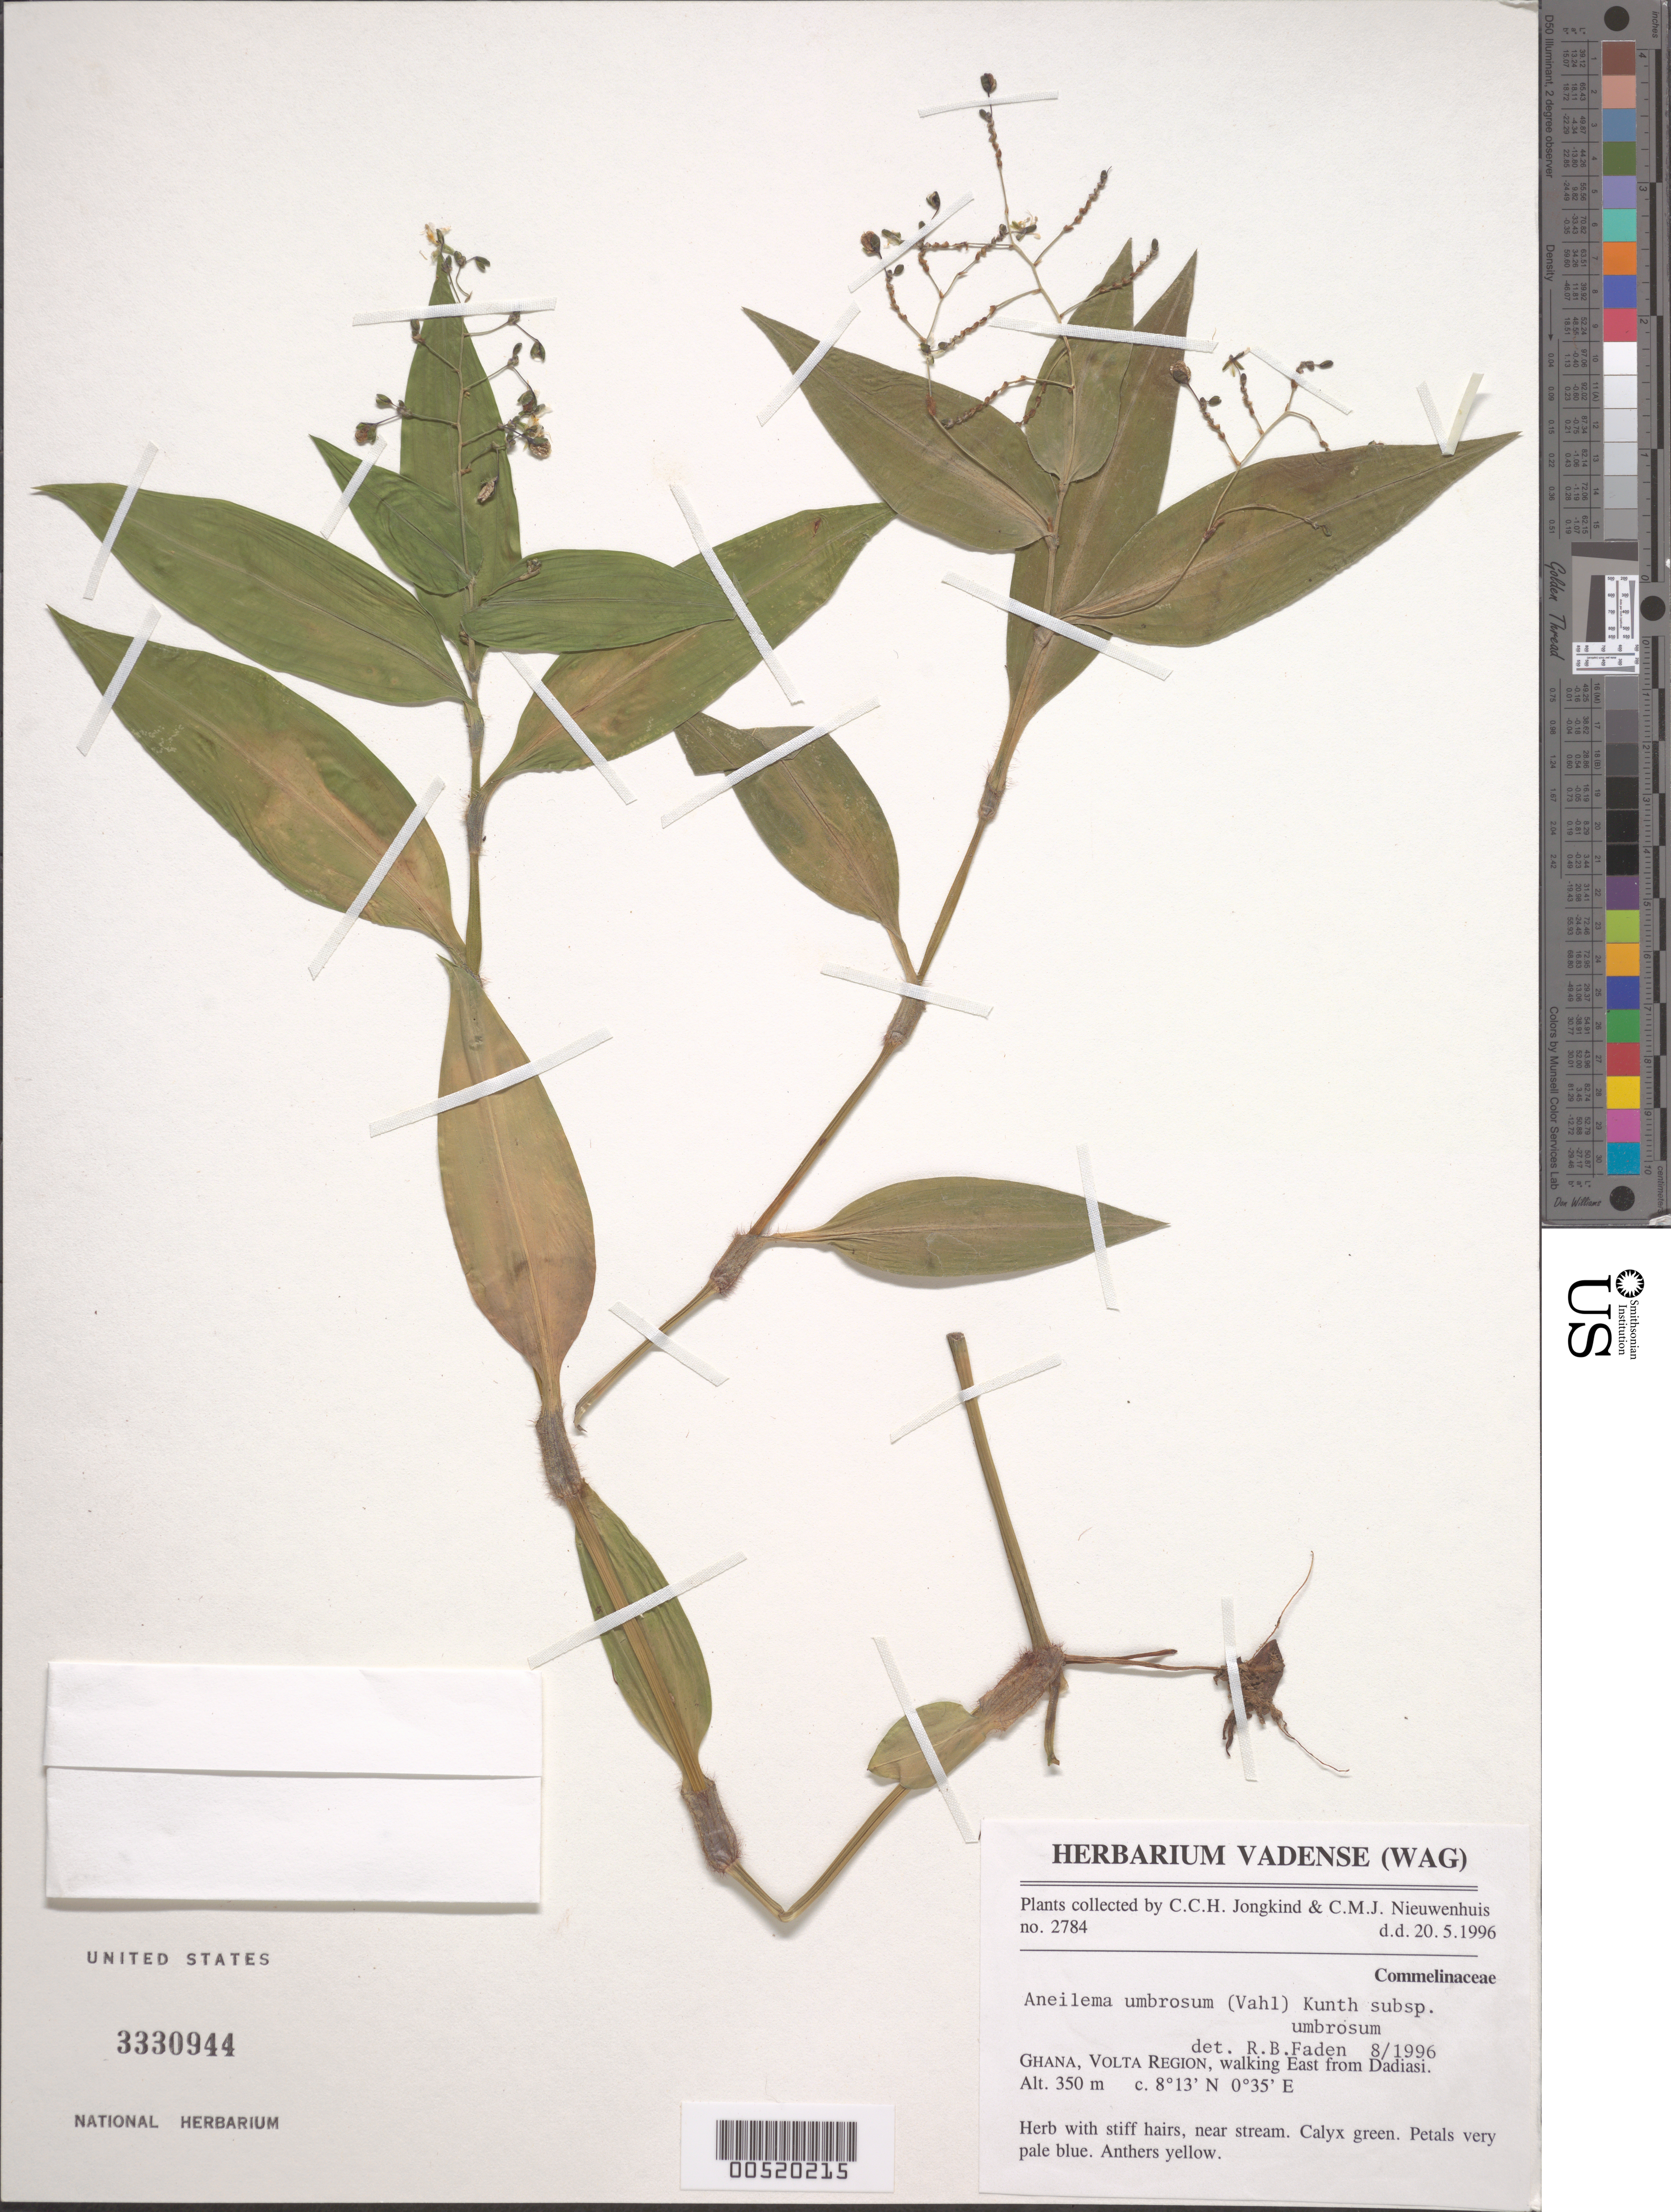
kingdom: Plantae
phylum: Tracheophyta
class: Liliopsida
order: Commelinales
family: Commelinaceae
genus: Aneilema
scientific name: Aneilema umbrosum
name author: (Vahl) Kunth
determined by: Faden, Robert B., (US), Smithsonian Institution - National Museum of Natural History (UNITED STATES)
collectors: C. C. Jongkind & C. Nieuwenhuis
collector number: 2784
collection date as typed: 20 May 1996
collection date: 1996-05-20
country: Ghana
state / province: Volta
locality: E of dadiasi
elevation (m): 350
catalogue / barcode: US 3330944